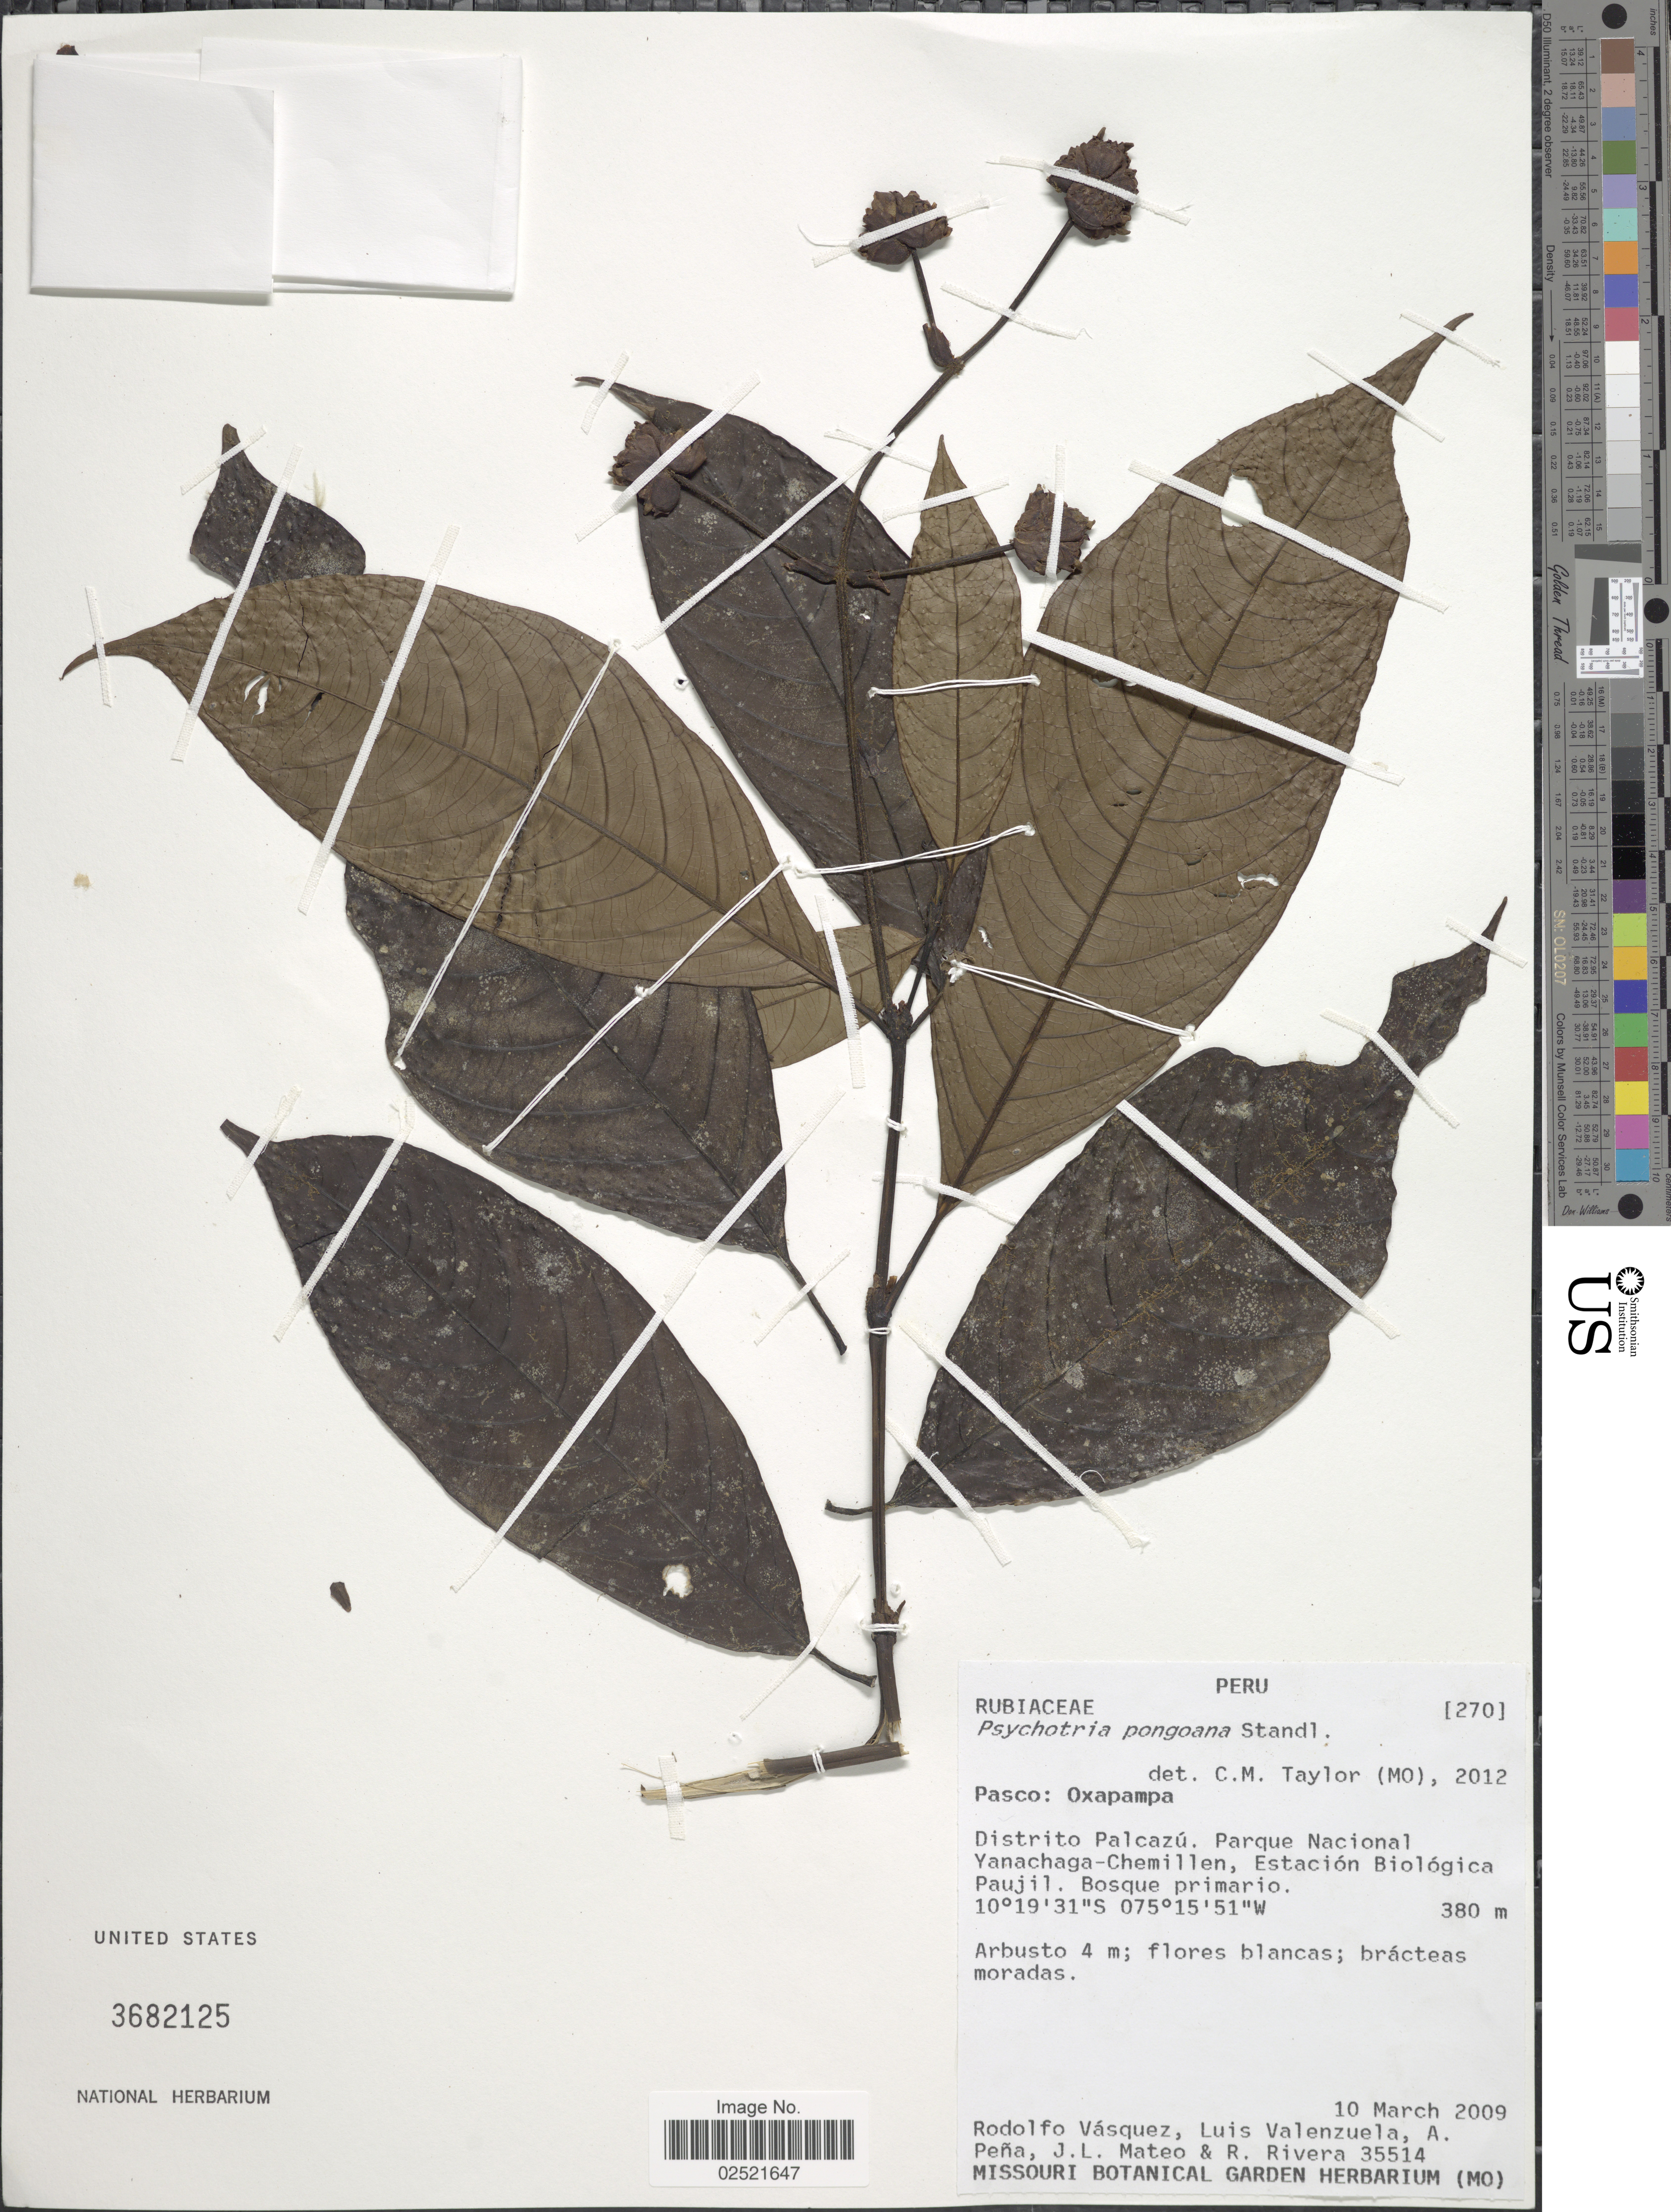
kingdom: Plantae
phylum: Tracheophyta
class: Magnoliopsida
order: Gentianales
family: Rubiaceae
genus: Psychotria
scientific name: Psychotria pongoana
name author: Standl.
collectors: R. Vásquez, L. Valenzuela, A. Peña, J. Mateo & R. Rivera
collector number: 35514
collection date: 2009-03-10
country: Peru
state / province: Pasco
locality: Oxapampa, Distrito Palcazu, Parque Nacional Yanachaga-Chemillen, Estacion Biologica Paujil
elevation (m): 380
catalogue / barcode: US 3682125